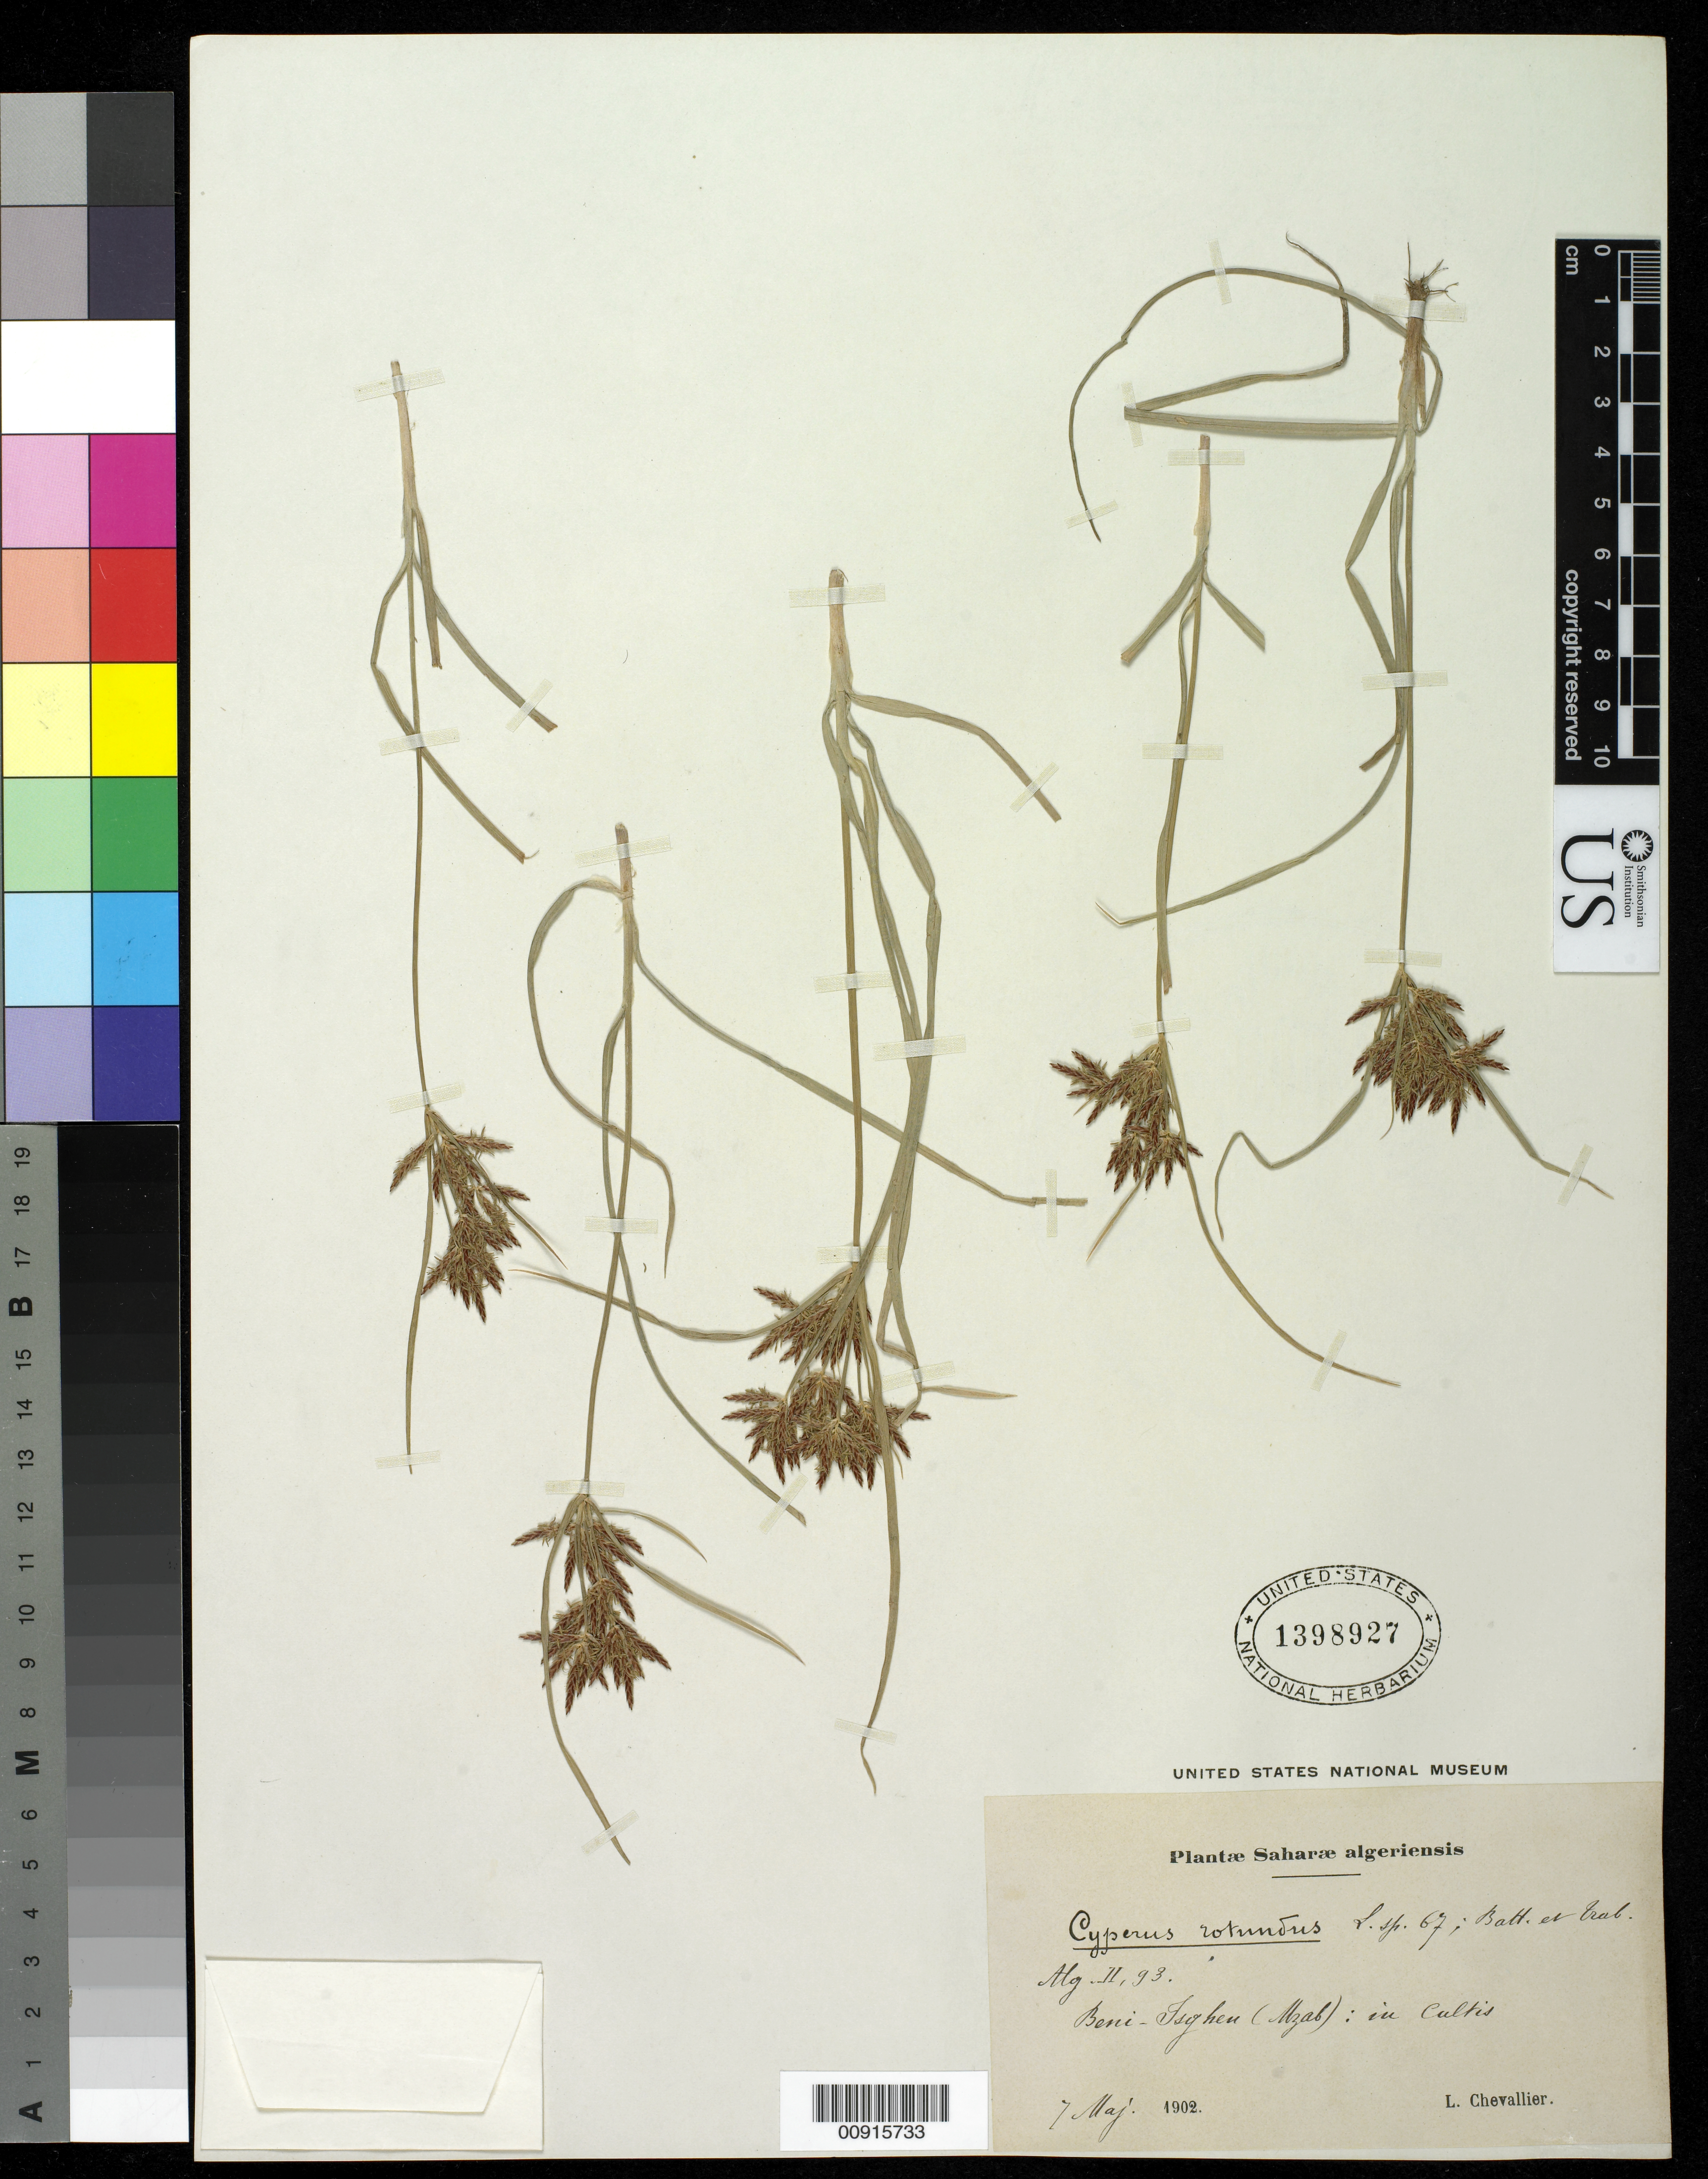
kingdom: Plantae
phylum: Tracheophyta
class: Liliopsida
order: Poales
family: Cyperaceae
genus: Cyperus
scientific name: Cyperus rotundus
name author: L.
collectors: L. Chevallier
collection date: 1902-05-07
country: Algeria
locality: Algerian Sahara, Beni-Isghen (Mzab): in cultis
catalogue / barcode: US 1398927